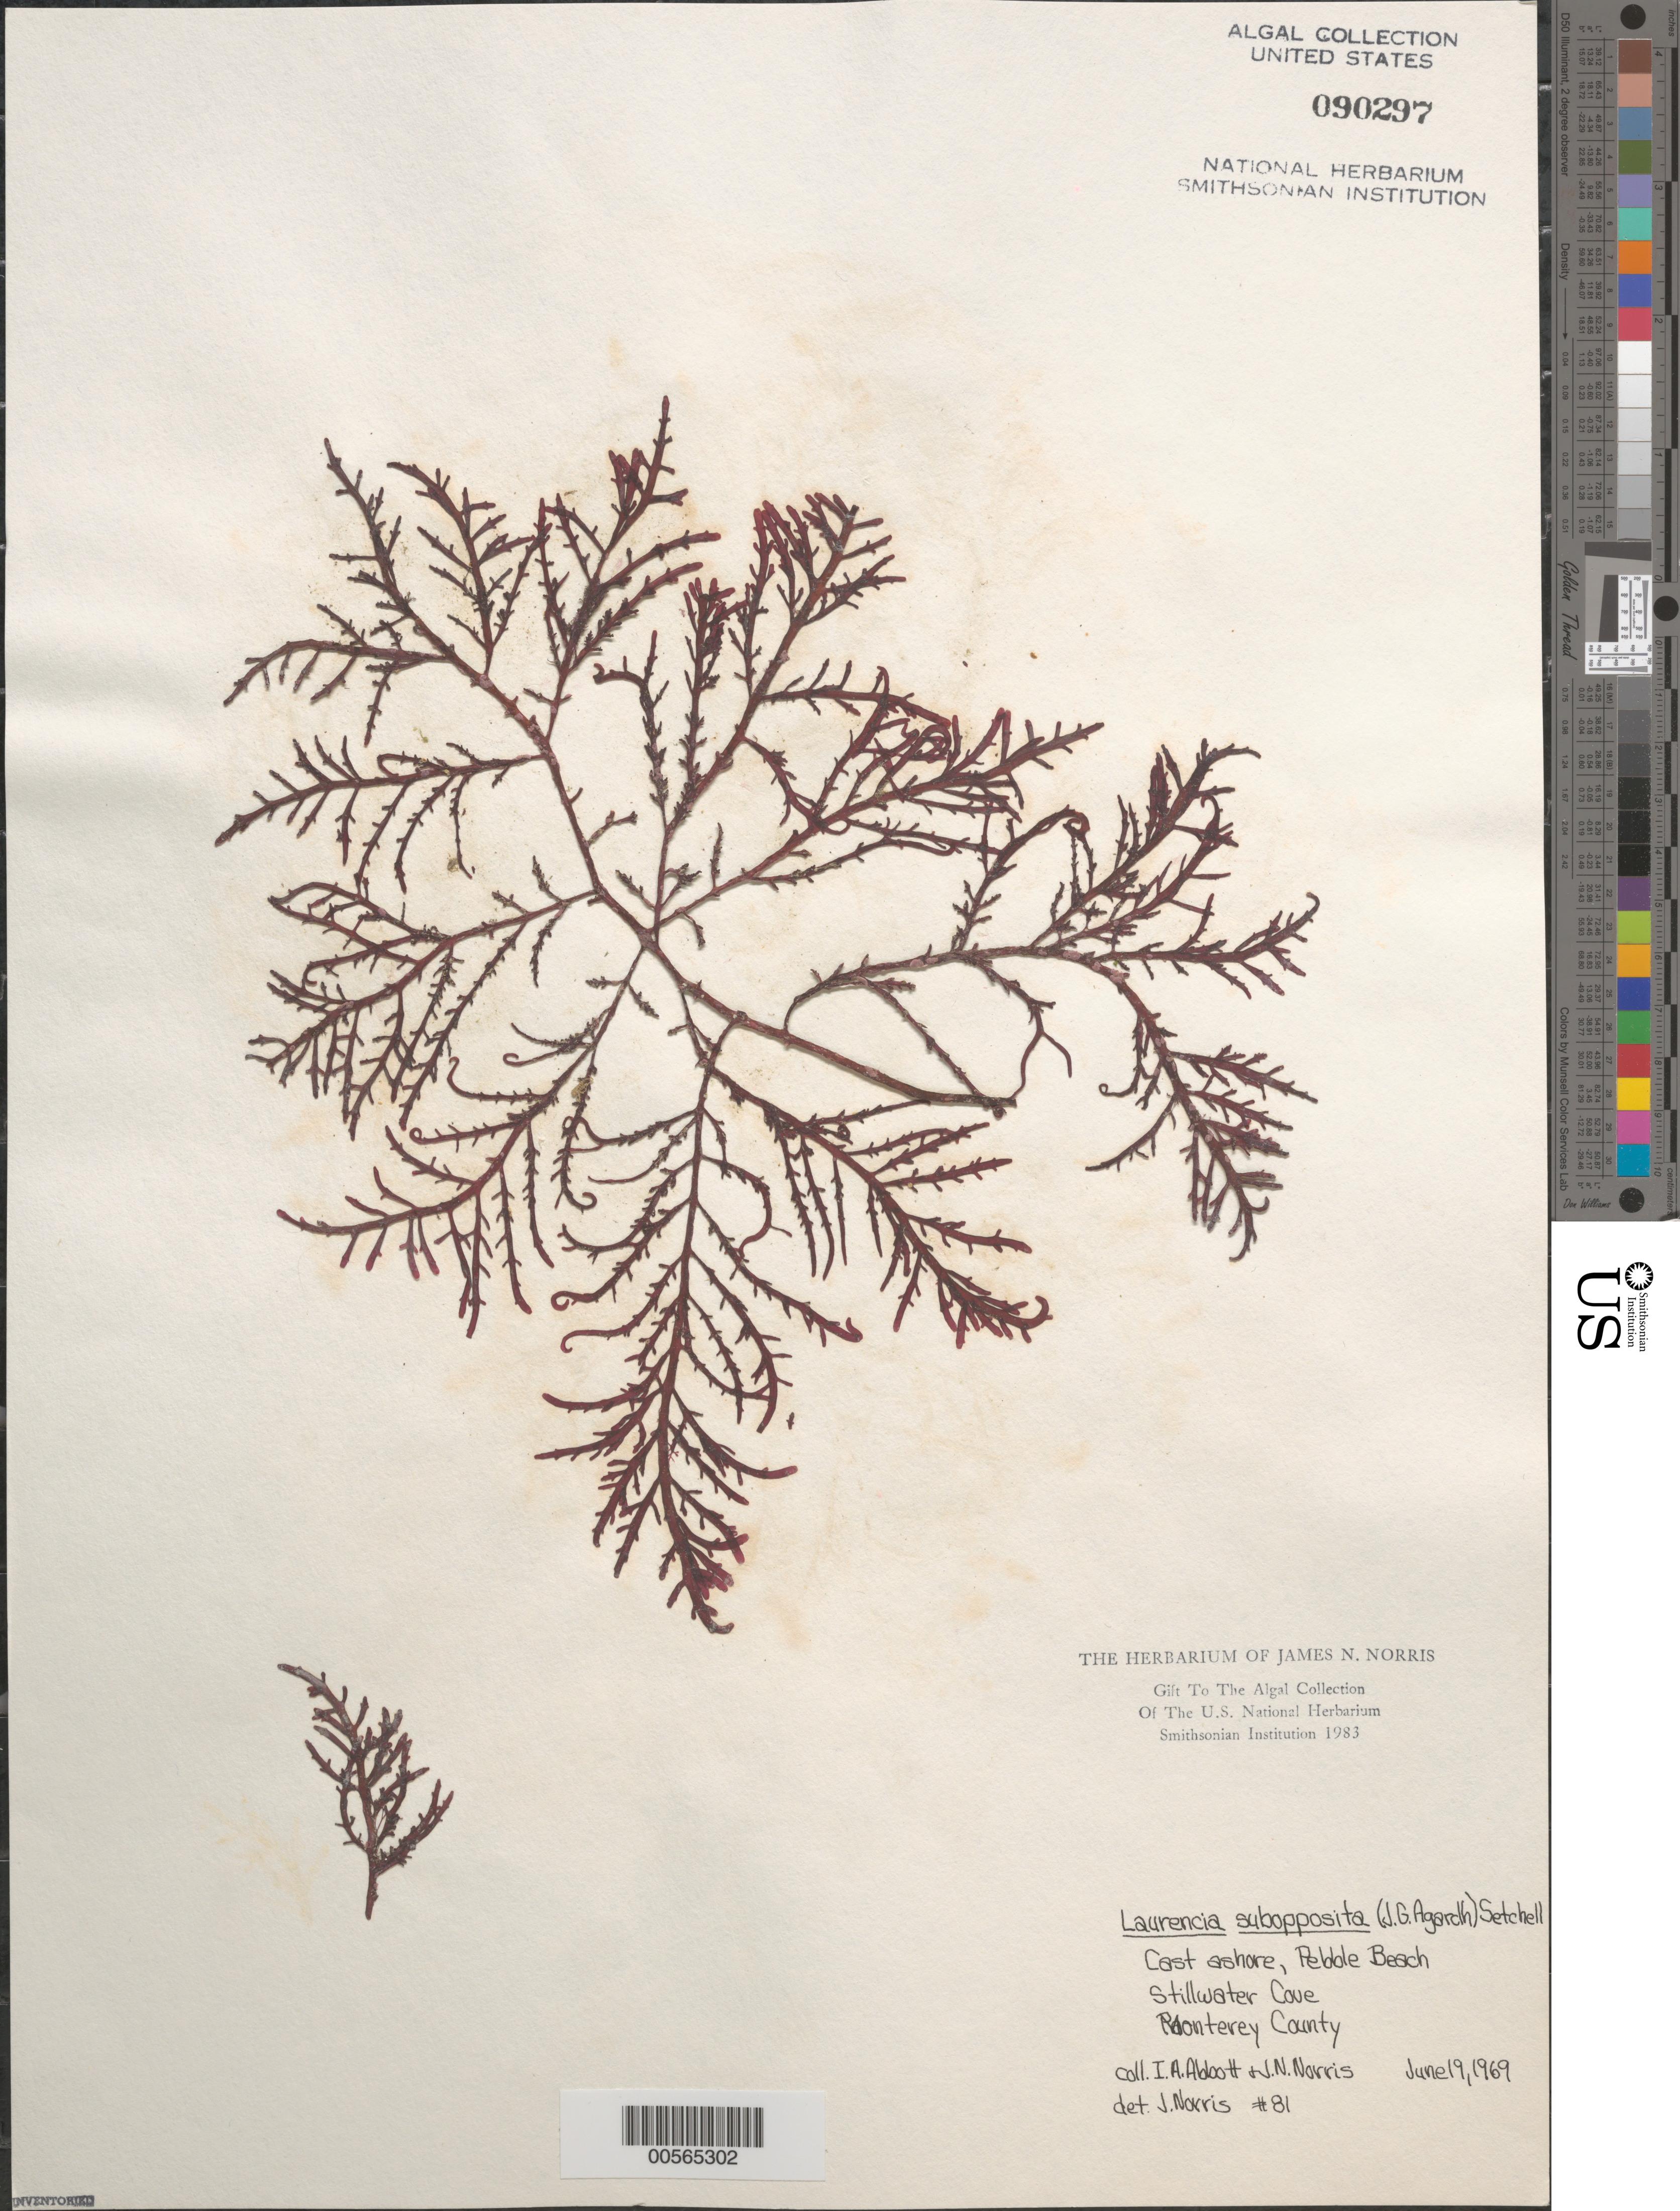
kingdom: Plantae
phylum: Rhodophyta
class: Florideophyceae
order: Ceramiales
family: Rhodomelaceae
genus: Laurencia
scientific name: Laurencia subopposita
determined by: Norris, James N.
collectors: I. A. Abbott & J. N. Norris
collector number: JN-81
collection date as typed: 19 Jun 1969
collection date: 1969-06-19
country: United States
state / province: California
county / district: Monterey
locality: Stillwater Cove, Pebble Beach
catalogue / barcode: US 90297